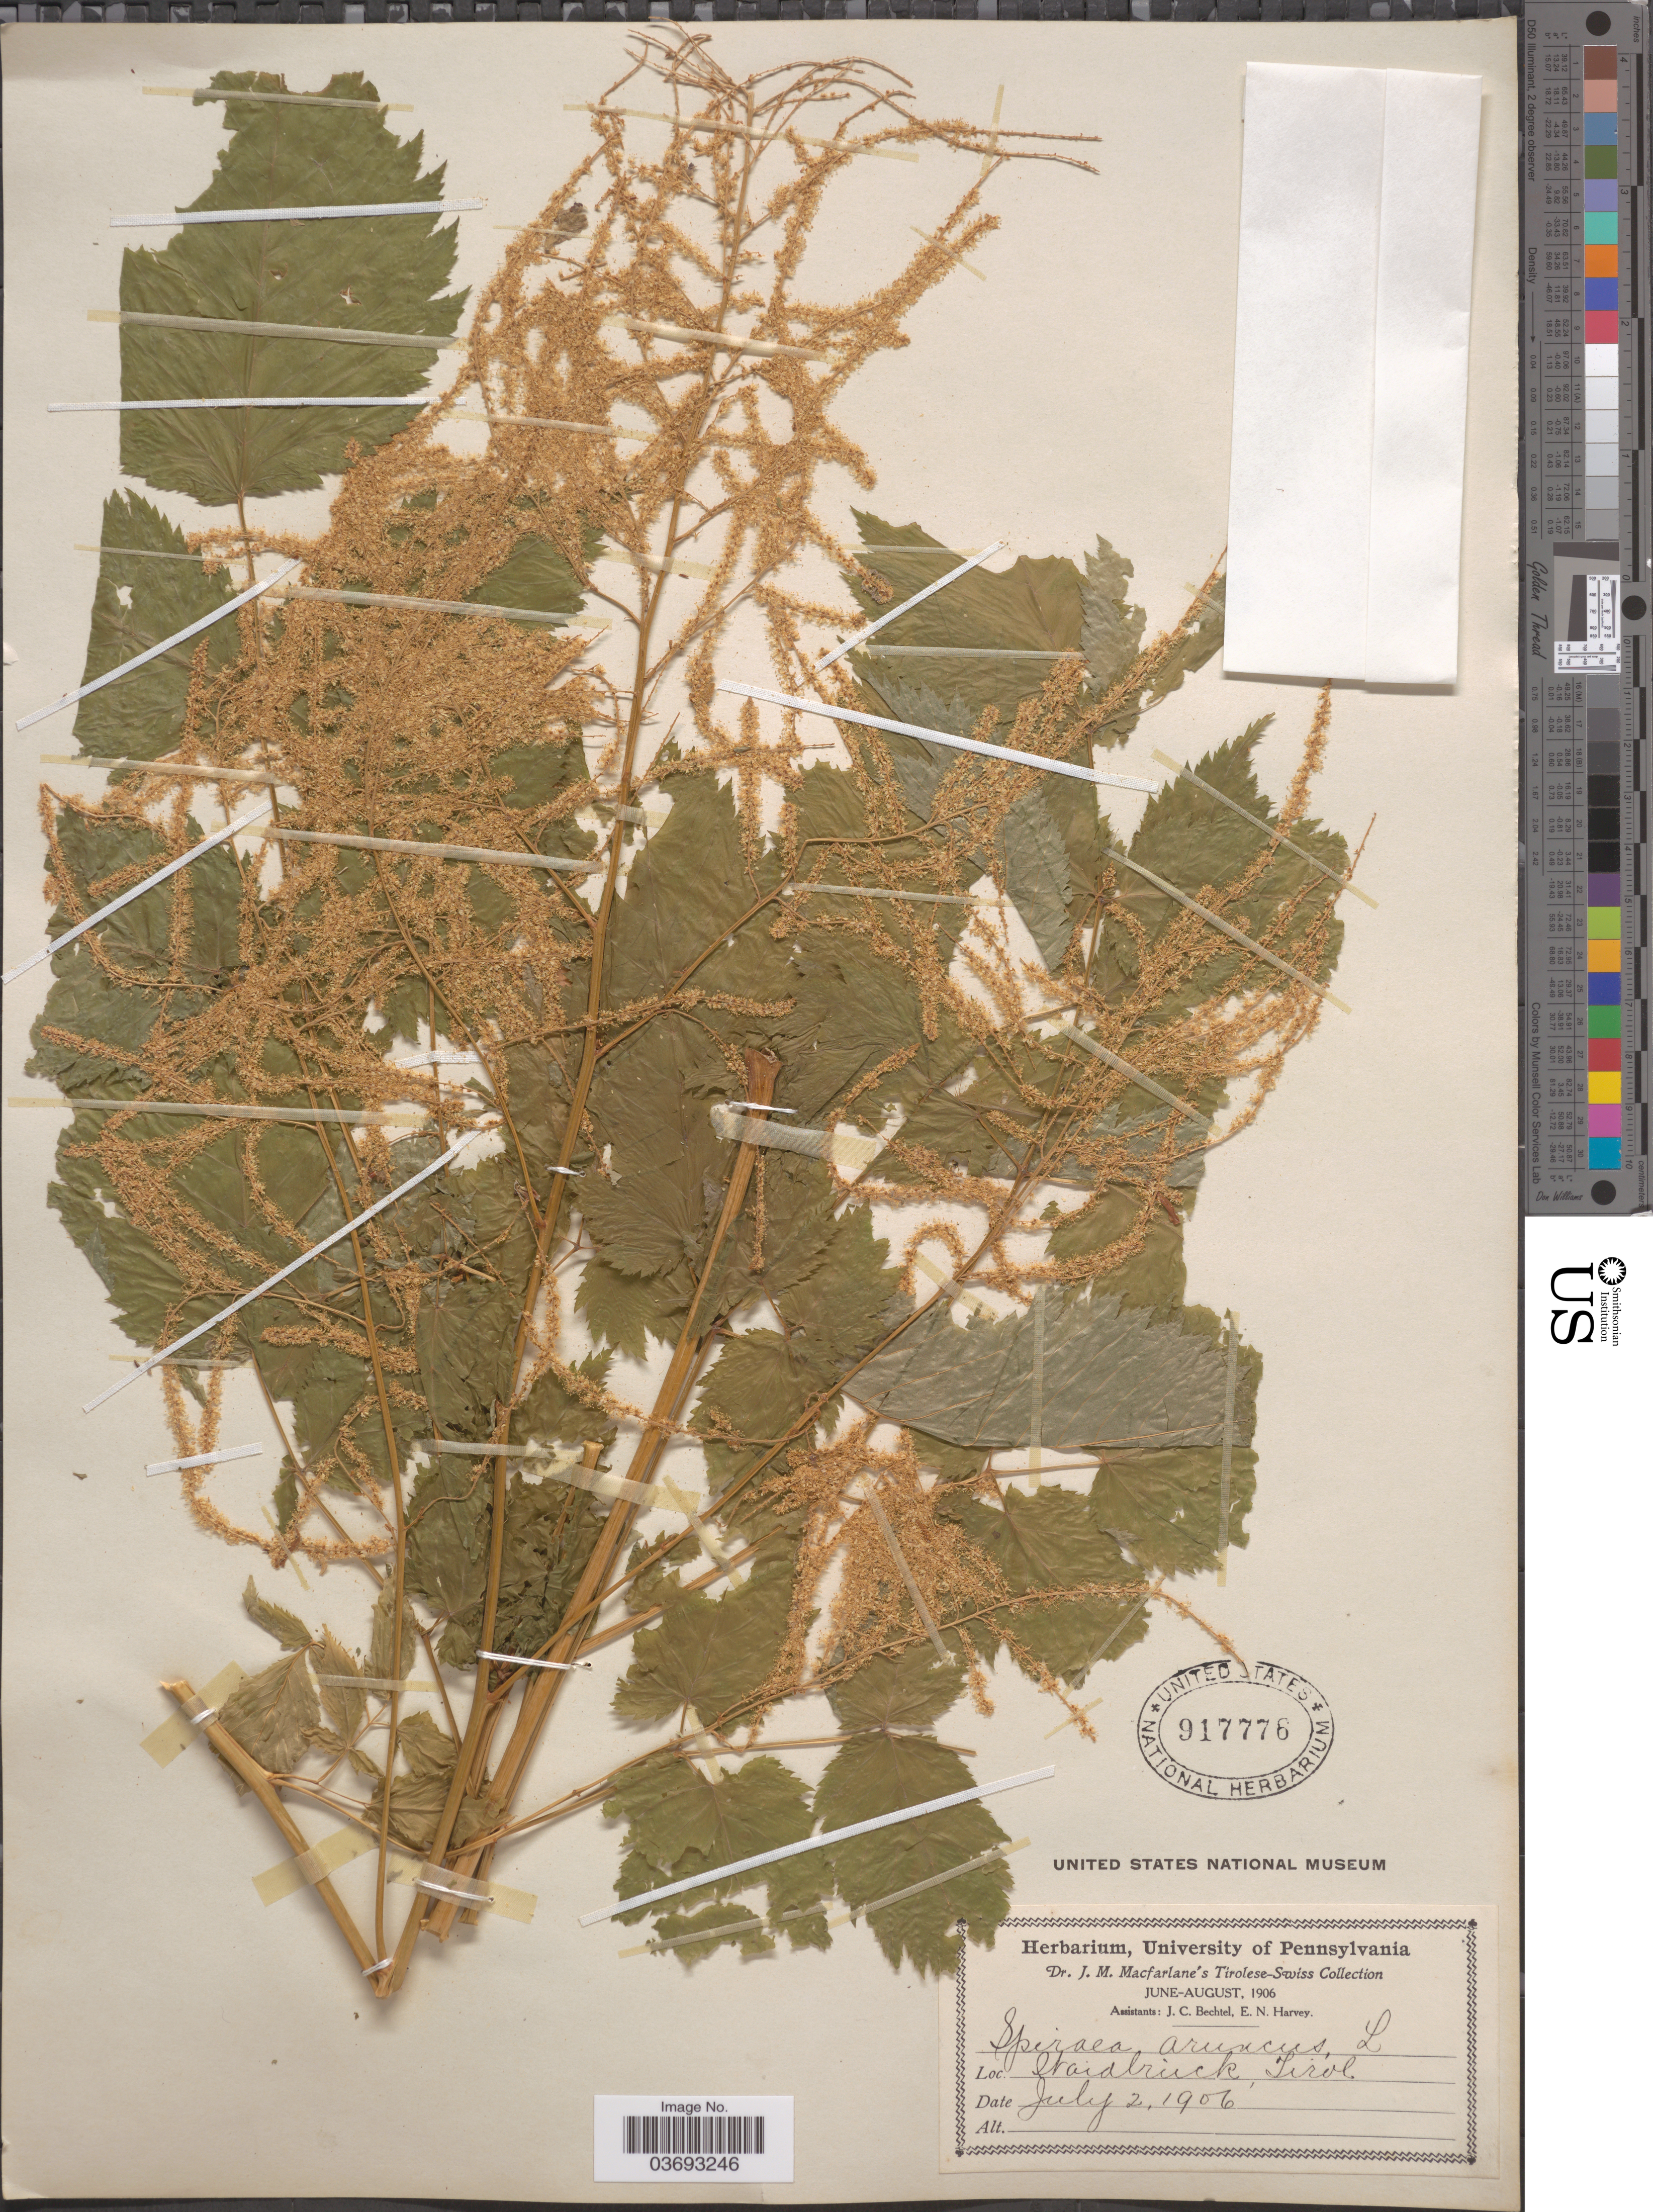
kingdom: Plantae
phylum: Tracheophyta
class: Magnoliopsida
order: Rosales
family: Rosaceae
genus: Spiraea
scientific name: Spiraea aruncus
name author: L.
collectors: J. Macfarlane, J. Bechtel & E. Harvey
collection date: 1906-07-02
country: Italy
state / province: Trentino-Alto Adige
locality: Waidbruck, Tirol.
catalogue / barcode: US 917776